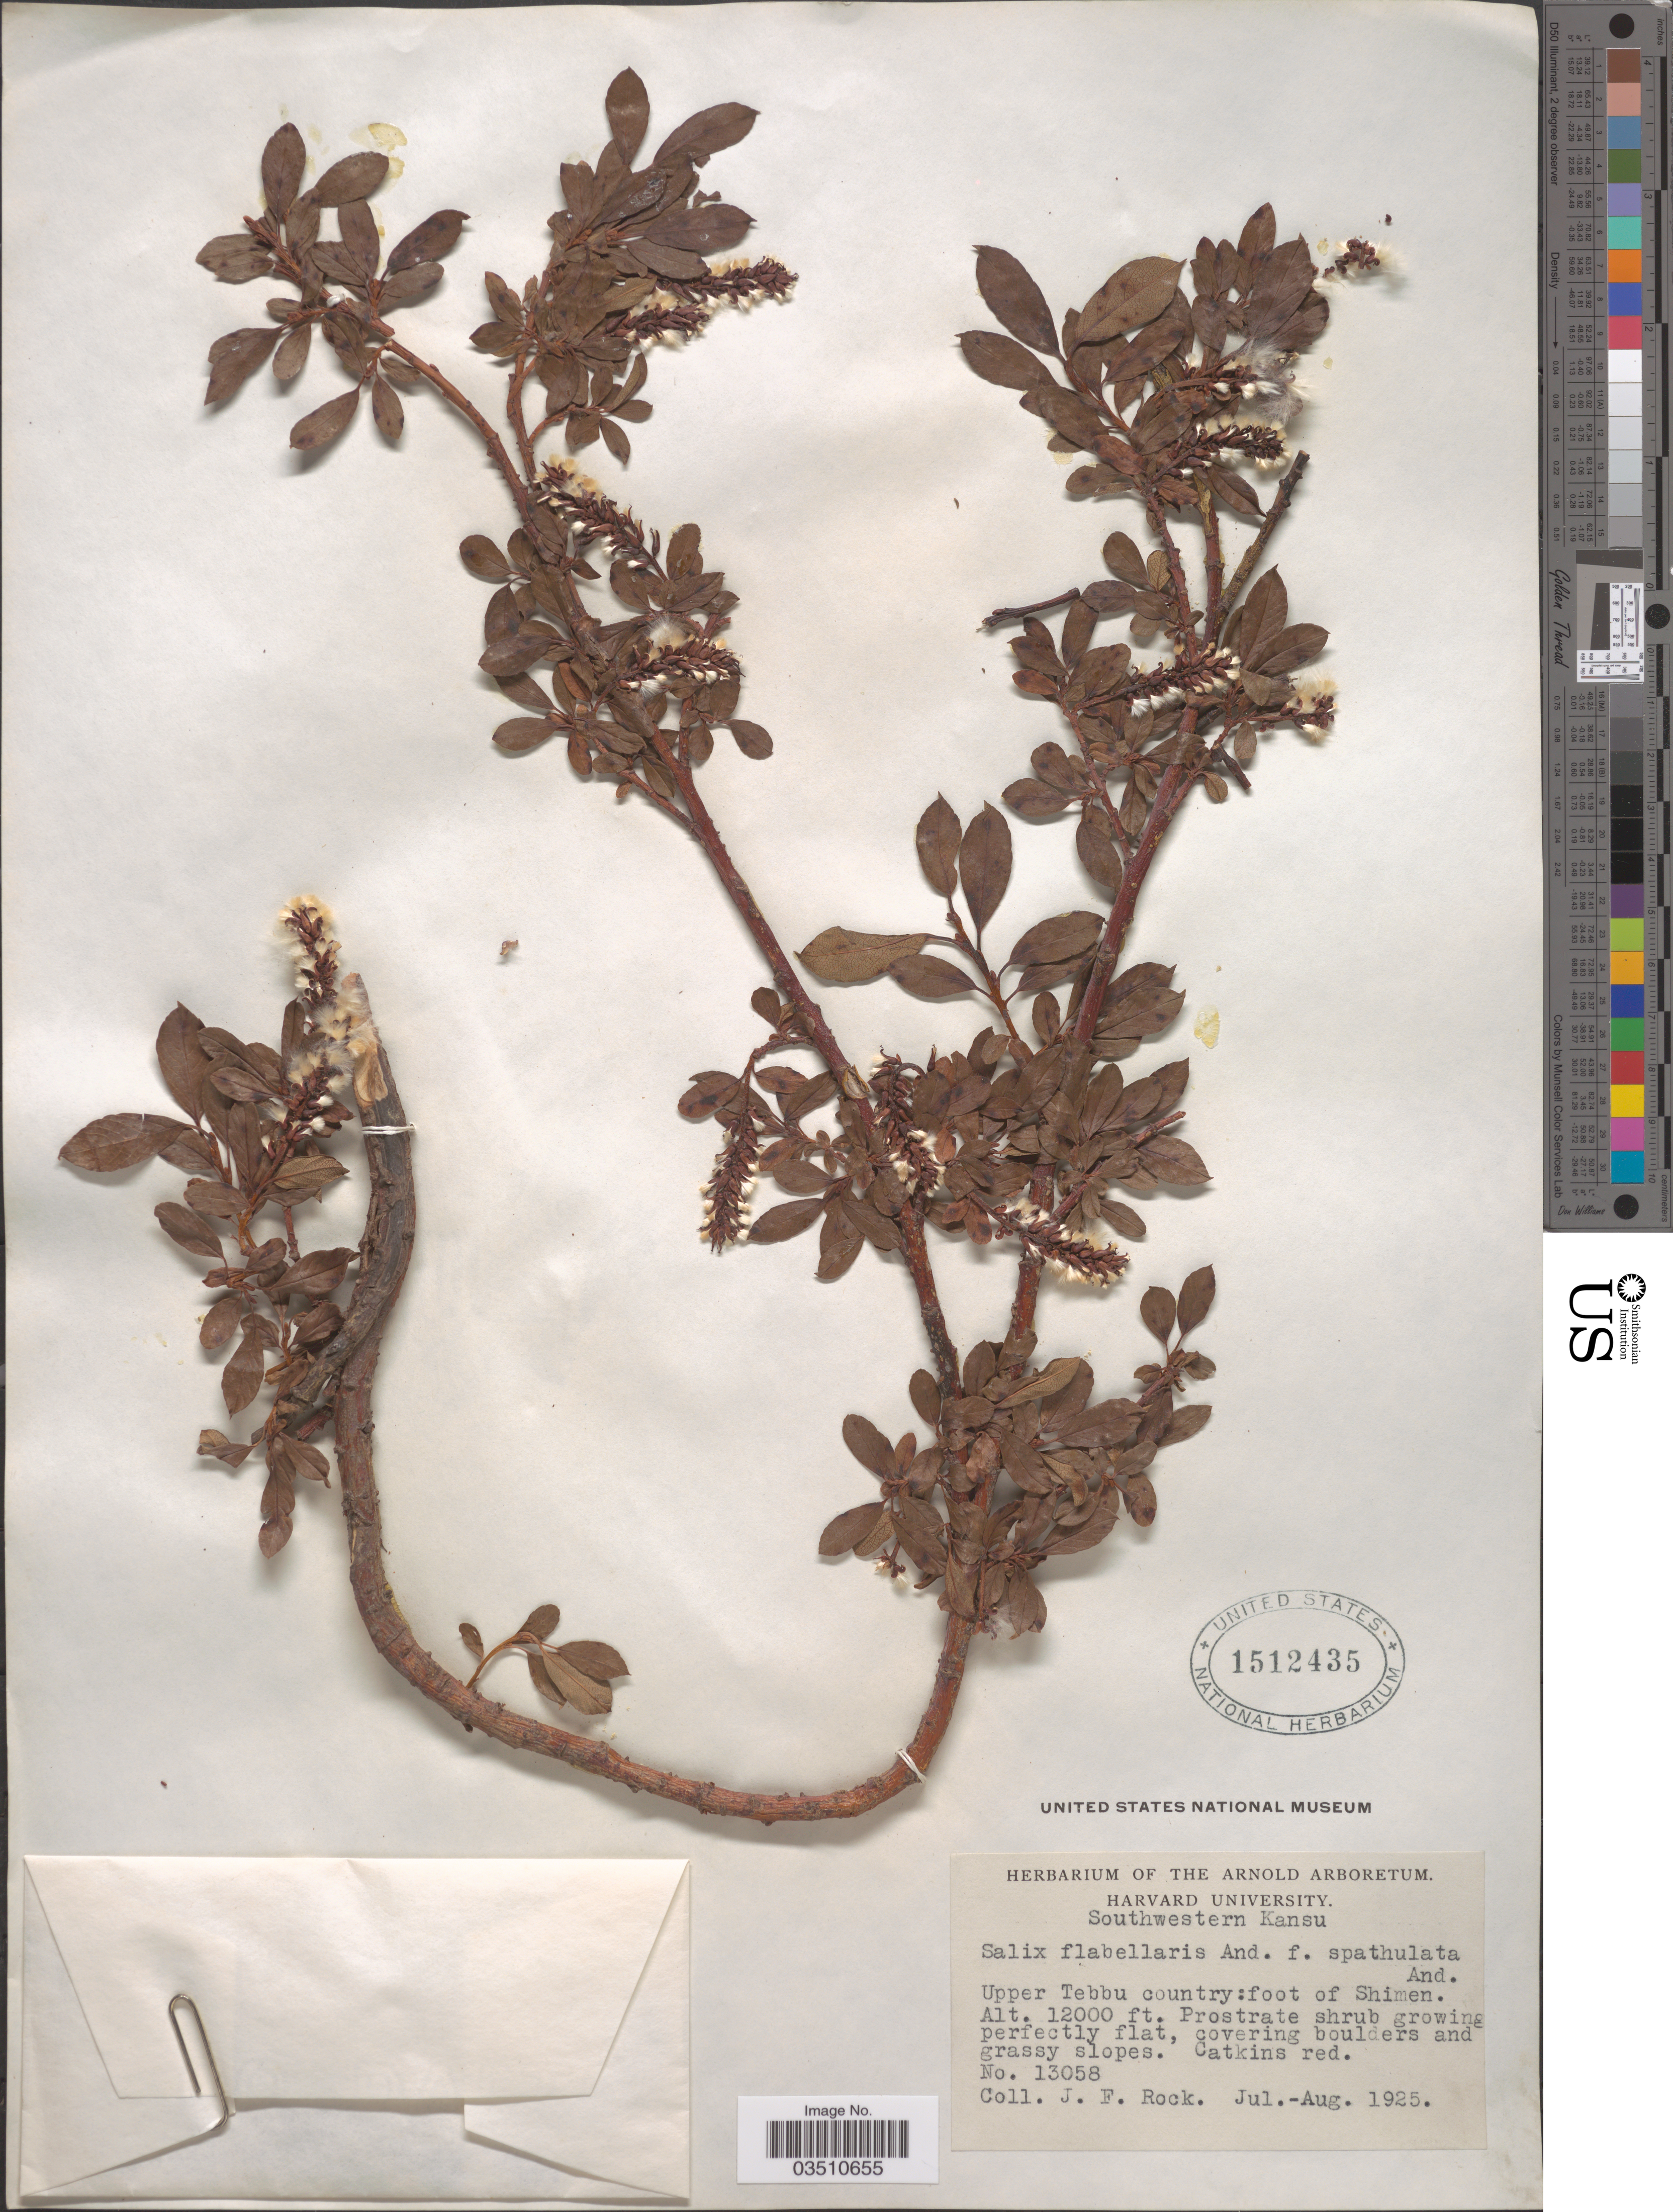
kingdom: Plantae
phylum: Tracheophyta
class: Magnoliopsida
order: Malpighiales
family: Salicaceae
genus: Salix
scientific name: Salix flabellaris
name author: Andersson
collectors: J. Rock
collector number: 13058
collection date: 1925-07/1925-08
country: China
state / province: Gansu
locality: Southwestern Kansu. Upper Tebbu country: foot of Shimen.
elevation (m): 3658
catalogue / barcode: US 1512435